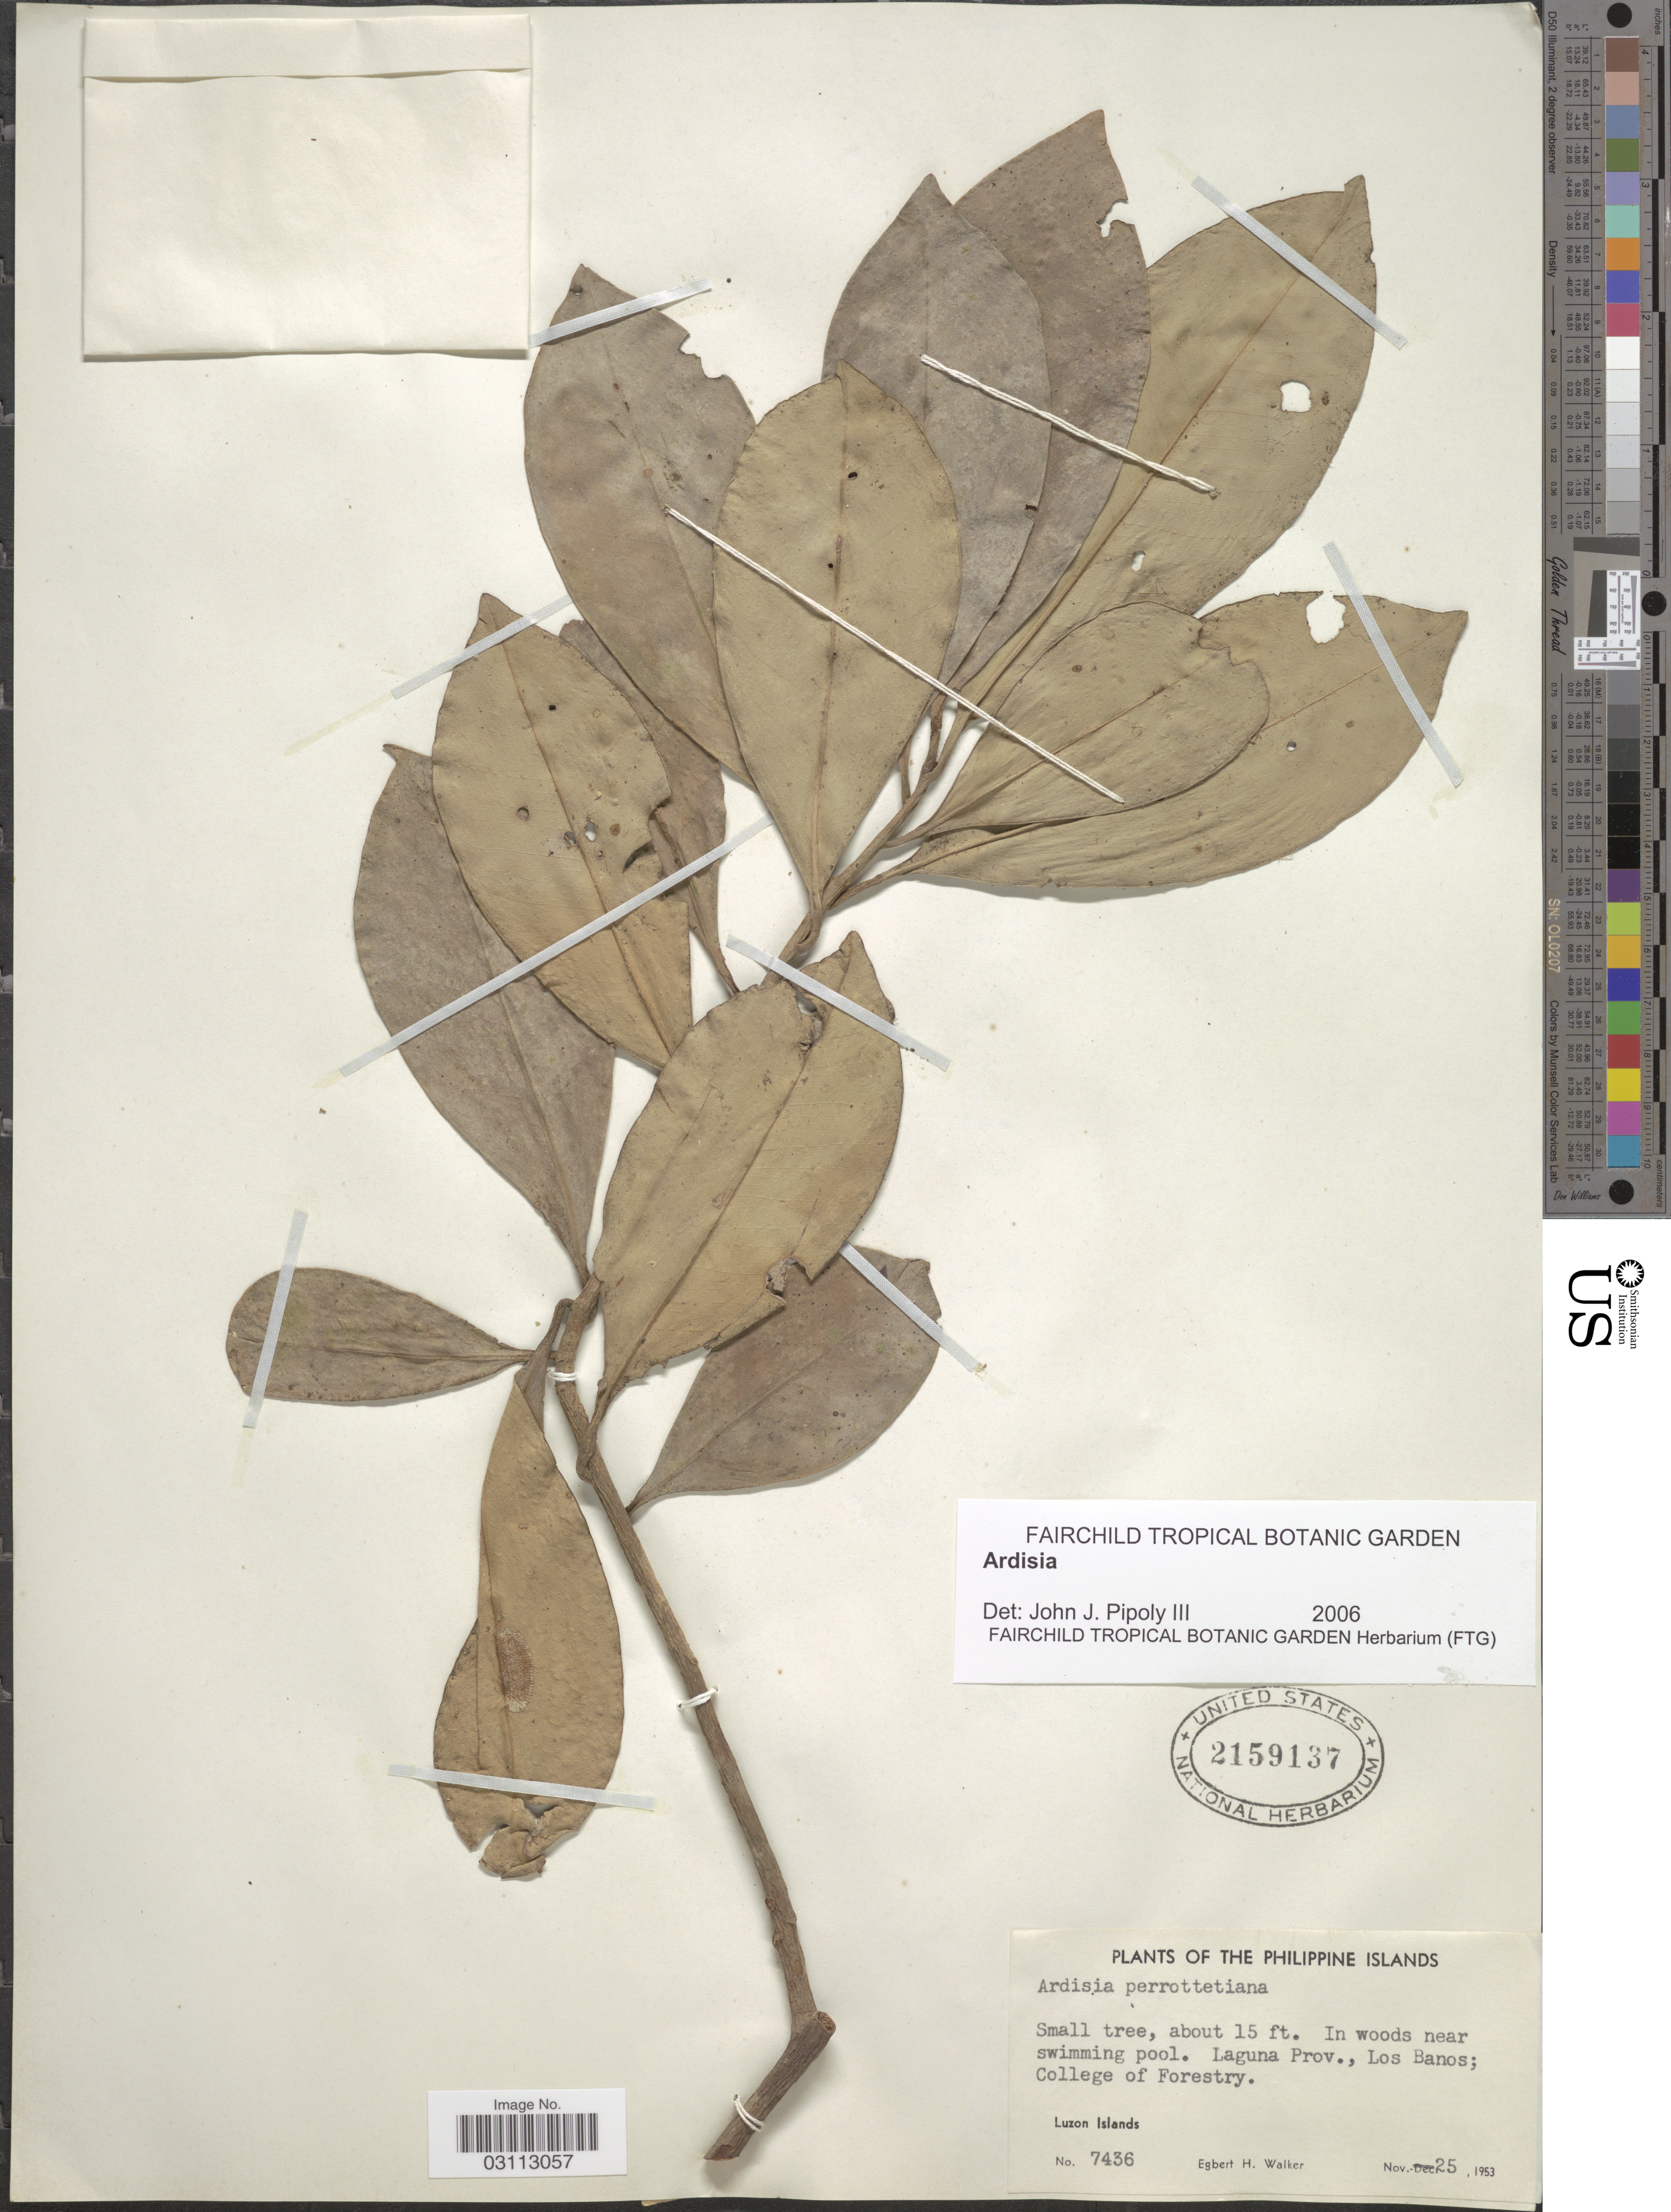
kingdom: Plantae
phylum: Tracheophyta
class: Magnoliopsida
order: Ericales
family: Primulaceae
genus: Ardisia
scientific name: Ardisia sp.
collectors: E. H. Walker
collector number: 7436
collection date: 1953-11-25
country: Philippines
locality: In woods near swimming pool. Laguna Prov., Los Banos; College of Forestry. Luzon Islands.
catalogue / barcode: US 2159137